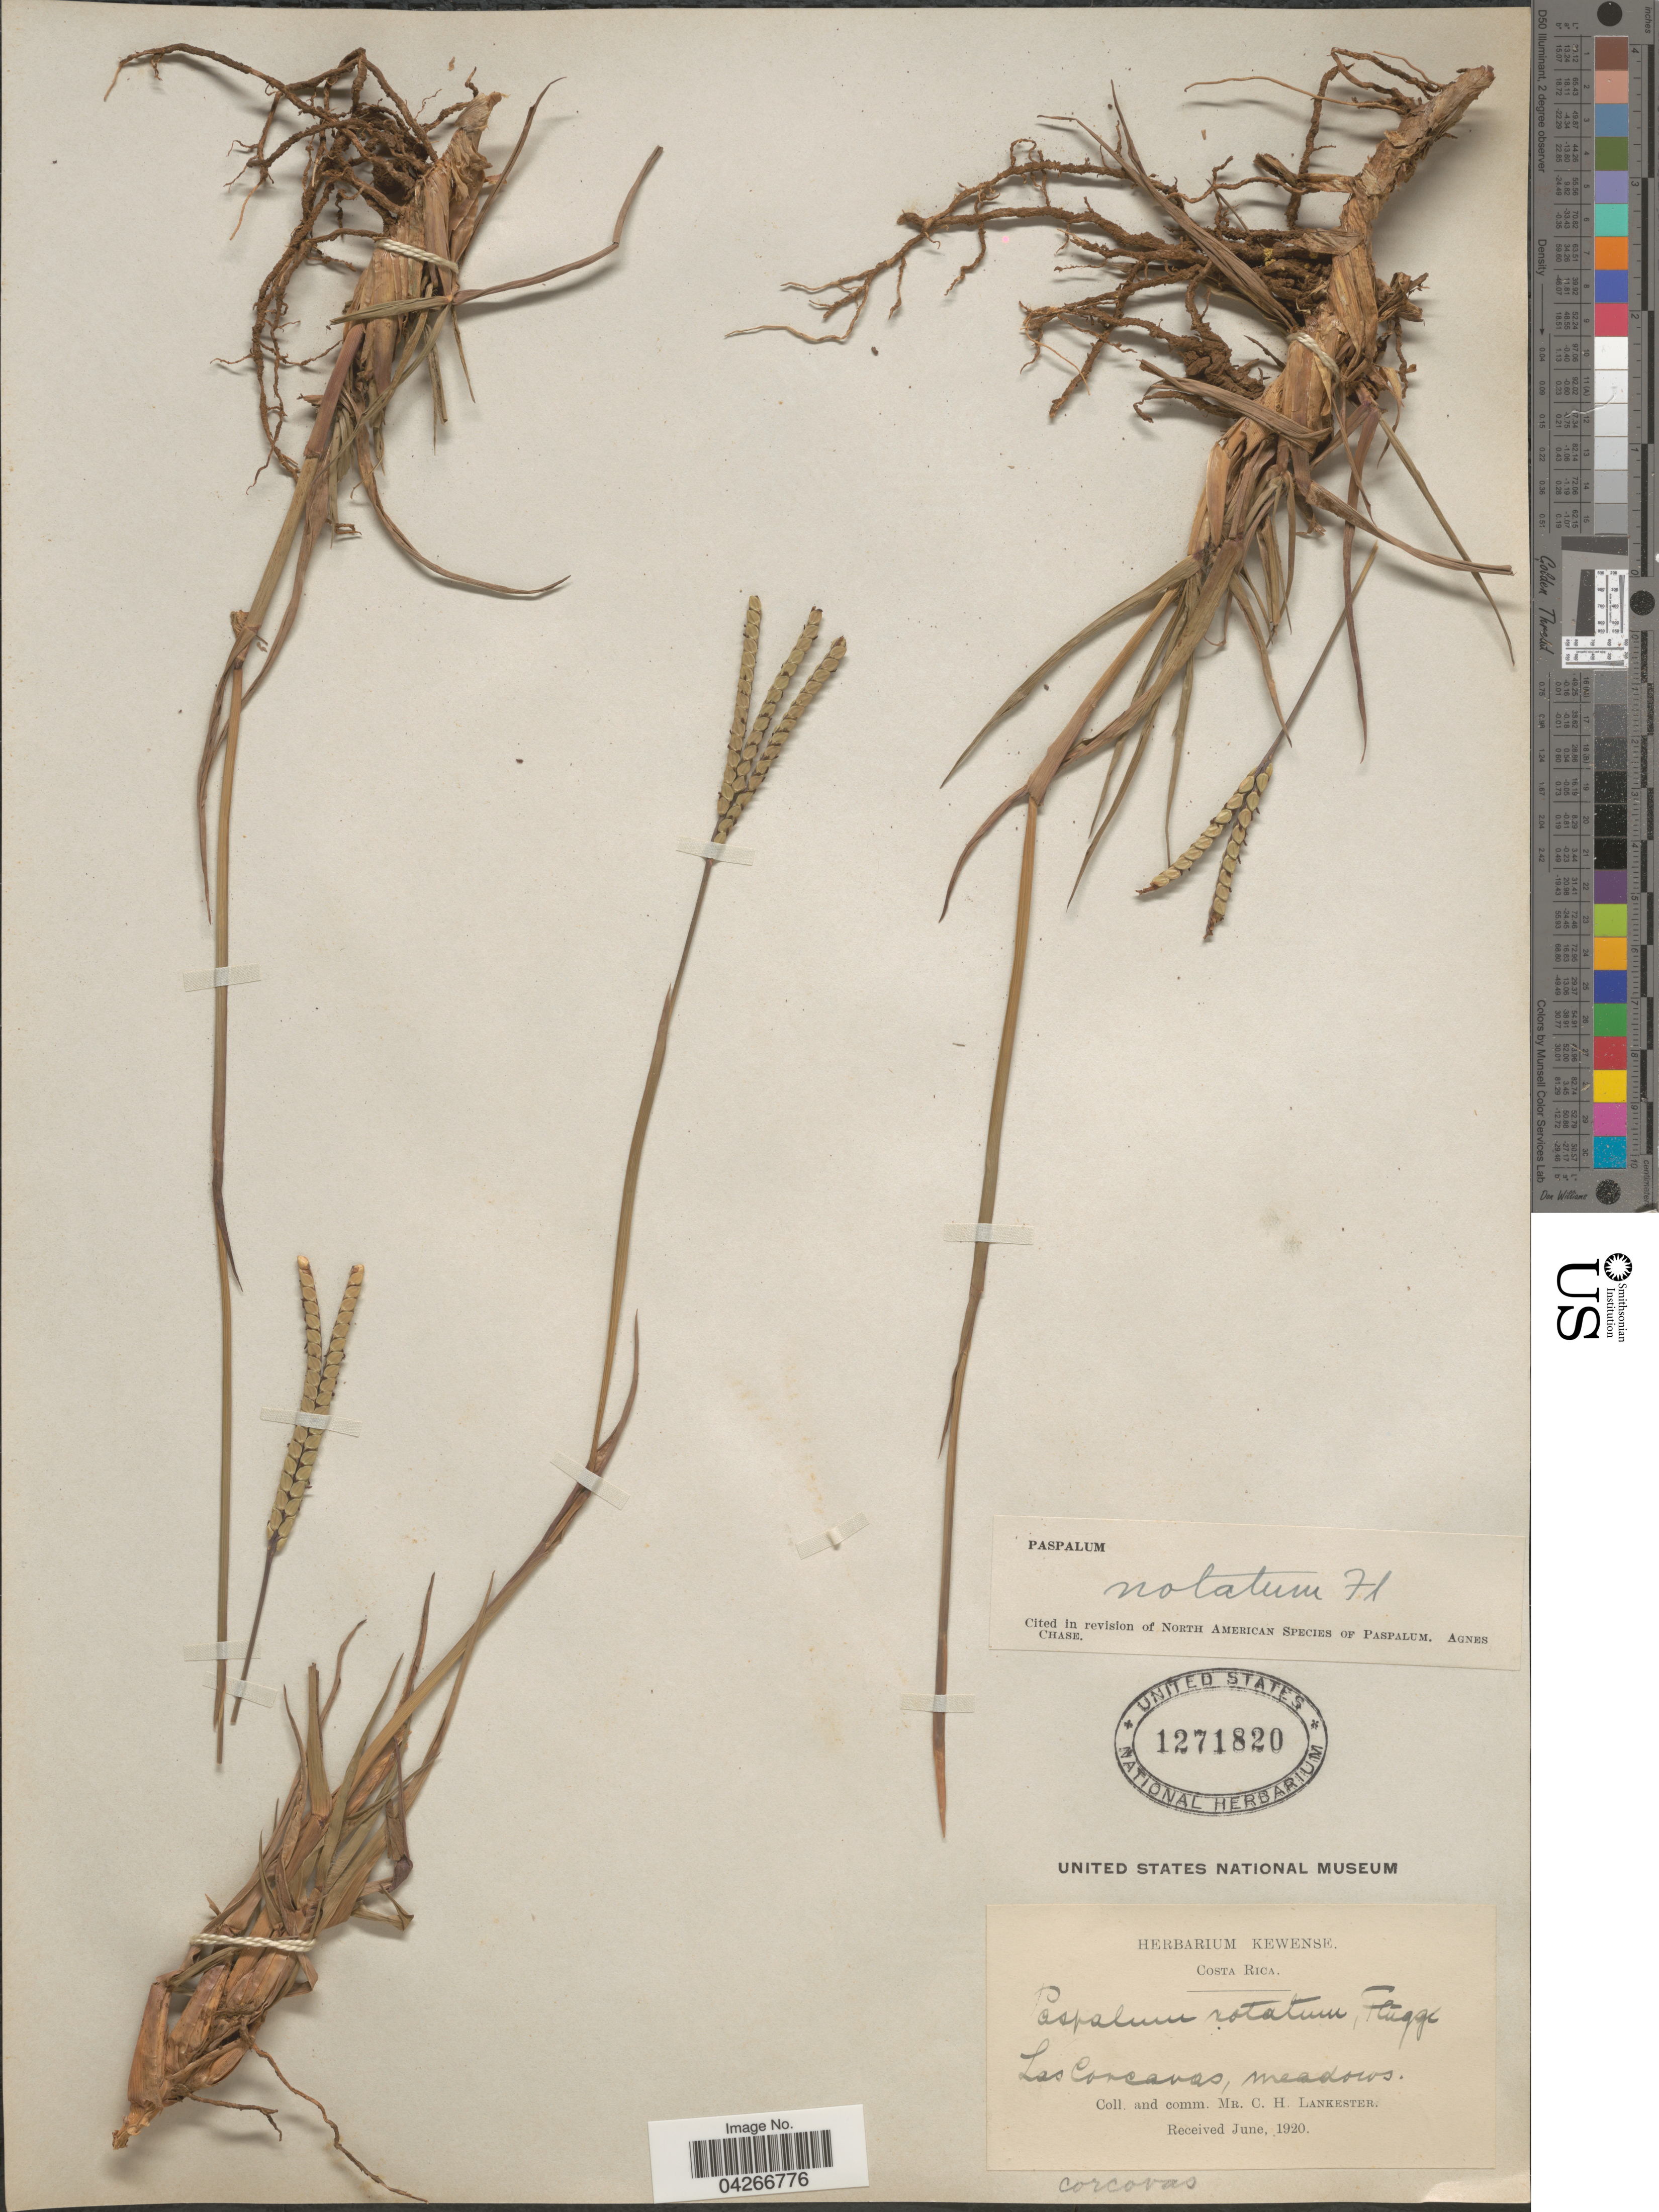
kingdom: Plantae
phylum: Tracheophyta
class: Liliopsida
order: Poales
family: Poaceae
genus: Paspalum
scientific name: Paspalum notatum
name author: Flüggé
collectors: C. H. Lankester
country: Costa Rica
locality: Las Corcovas, meadows.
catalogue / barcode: US 1271820